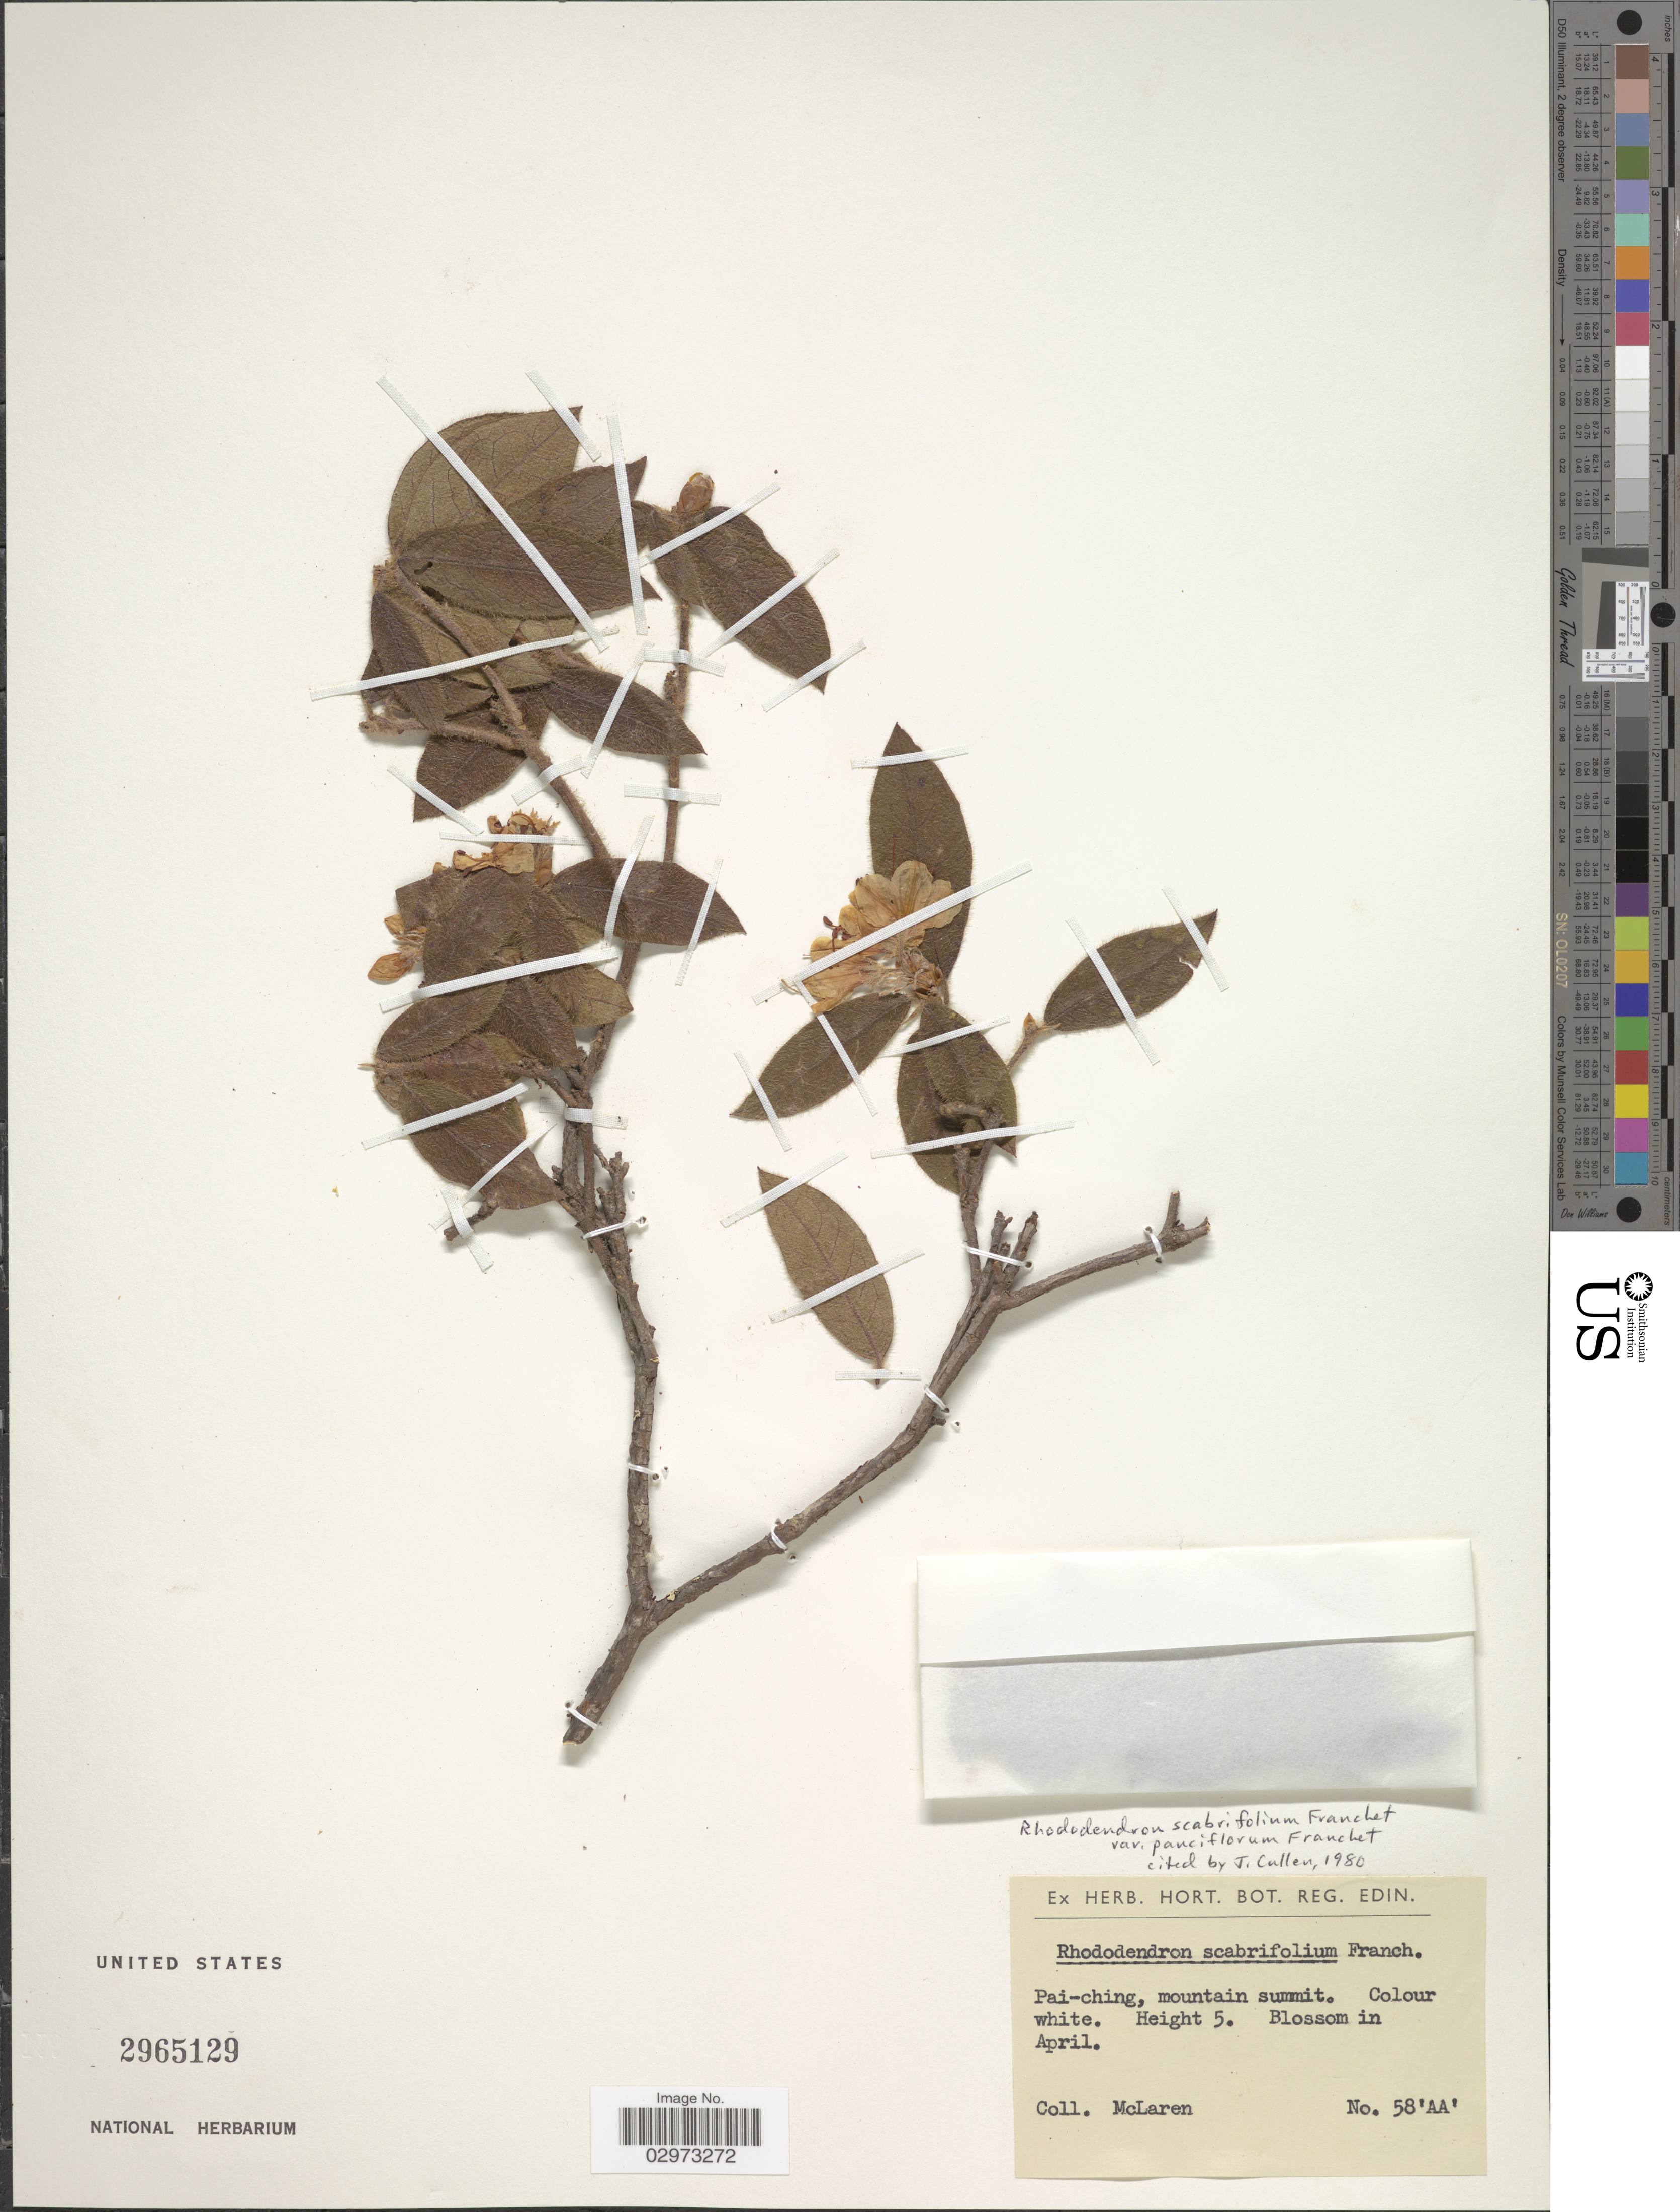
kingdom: Plantae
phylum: Tracheophyta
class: Magnoliopsida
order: Ericales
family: Ericaceae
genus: Rhododendron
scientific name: Rhododendron scabrifolium var. pauciflorum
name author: Franch.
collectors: McLaren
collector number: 58'AA'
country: China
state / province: Shanxi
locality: Pai-Ching, mountain summit.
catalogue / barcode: US 2965129